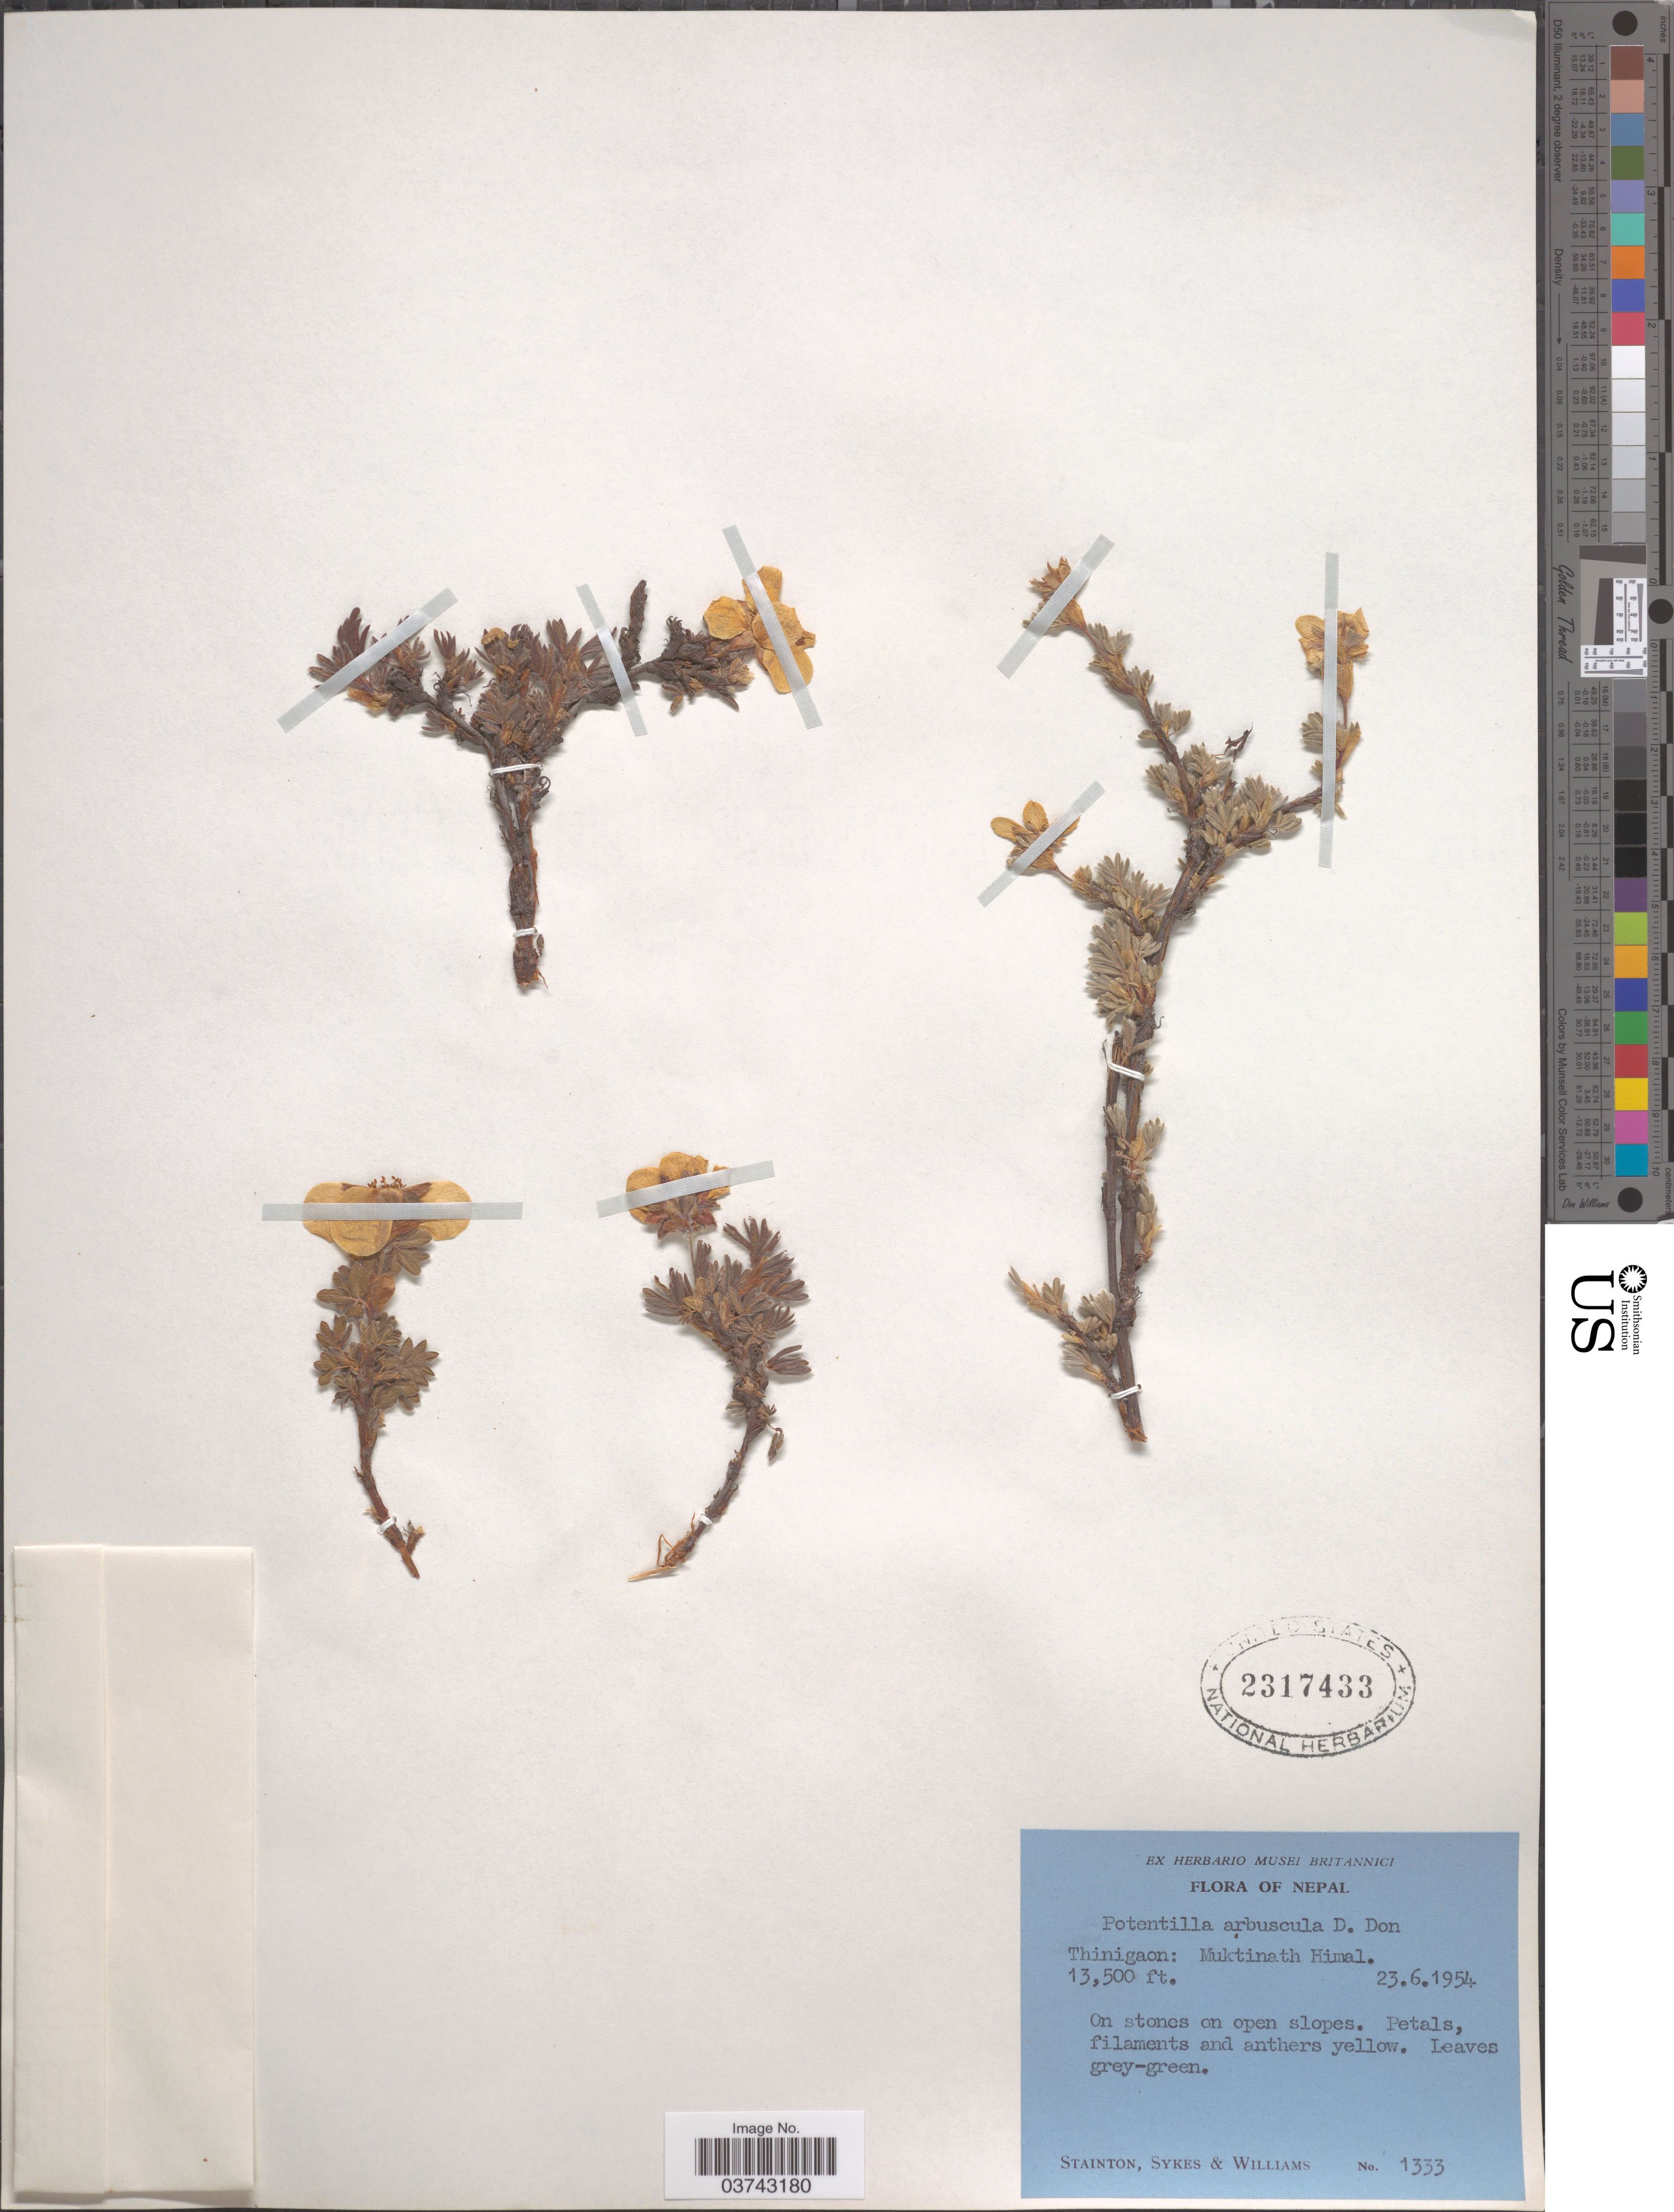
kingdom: Plantae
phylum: Tracheophyta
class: Magnoliopsida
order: Rosales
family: Rosaceae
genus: Dasiphora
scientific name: Dasiphora arbuscula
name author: (D. Don) Soják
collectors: -. Stainton, Sykes, -- & -- Williams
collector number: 1333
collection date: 1954-06-23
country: Nepal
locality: Thinigaon: Muktinath Himal.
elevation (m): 4115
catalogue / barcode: US 2317433